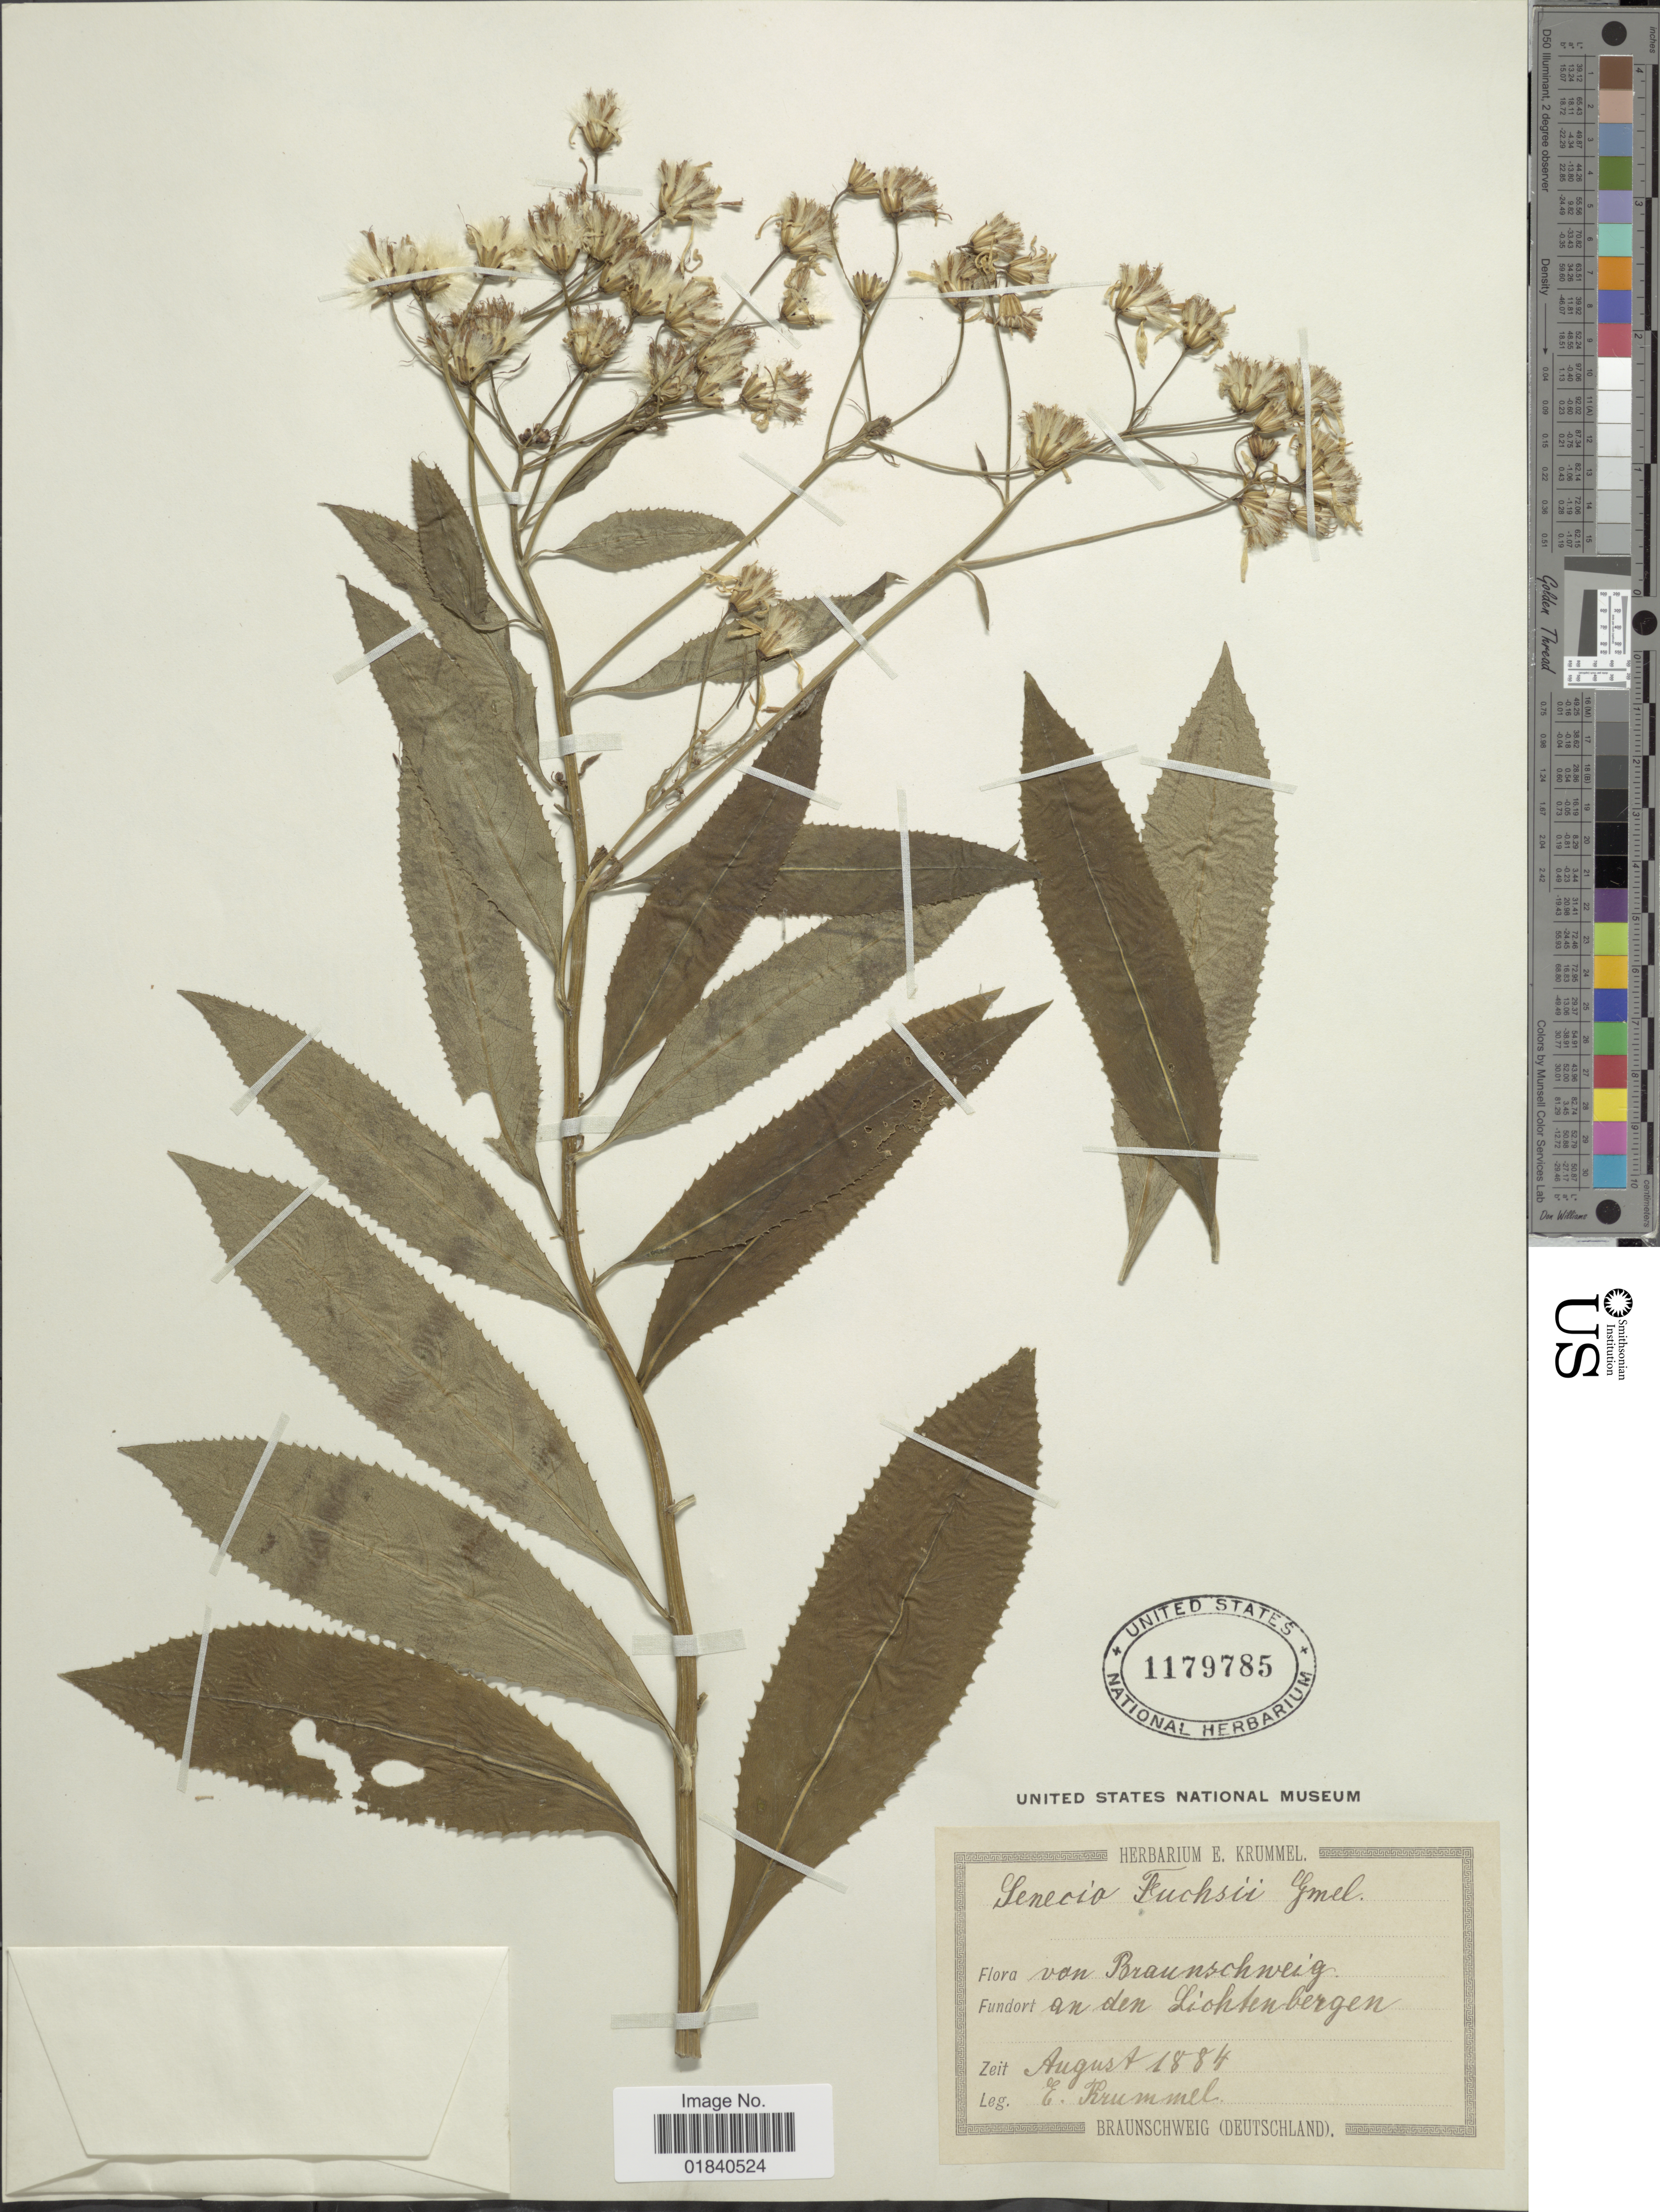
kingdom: Plantae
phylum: Tracheophyta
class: Magnoliopsida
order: Asterales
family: Asteraceae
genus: Senecio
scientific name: Senecio ovatus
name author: (G. Gaertn. et al.) Willd.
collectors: E. Krummel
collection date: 1884-08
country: Germany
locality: Braunschweig. an den Lichtenbergen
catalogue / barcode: US 1179785